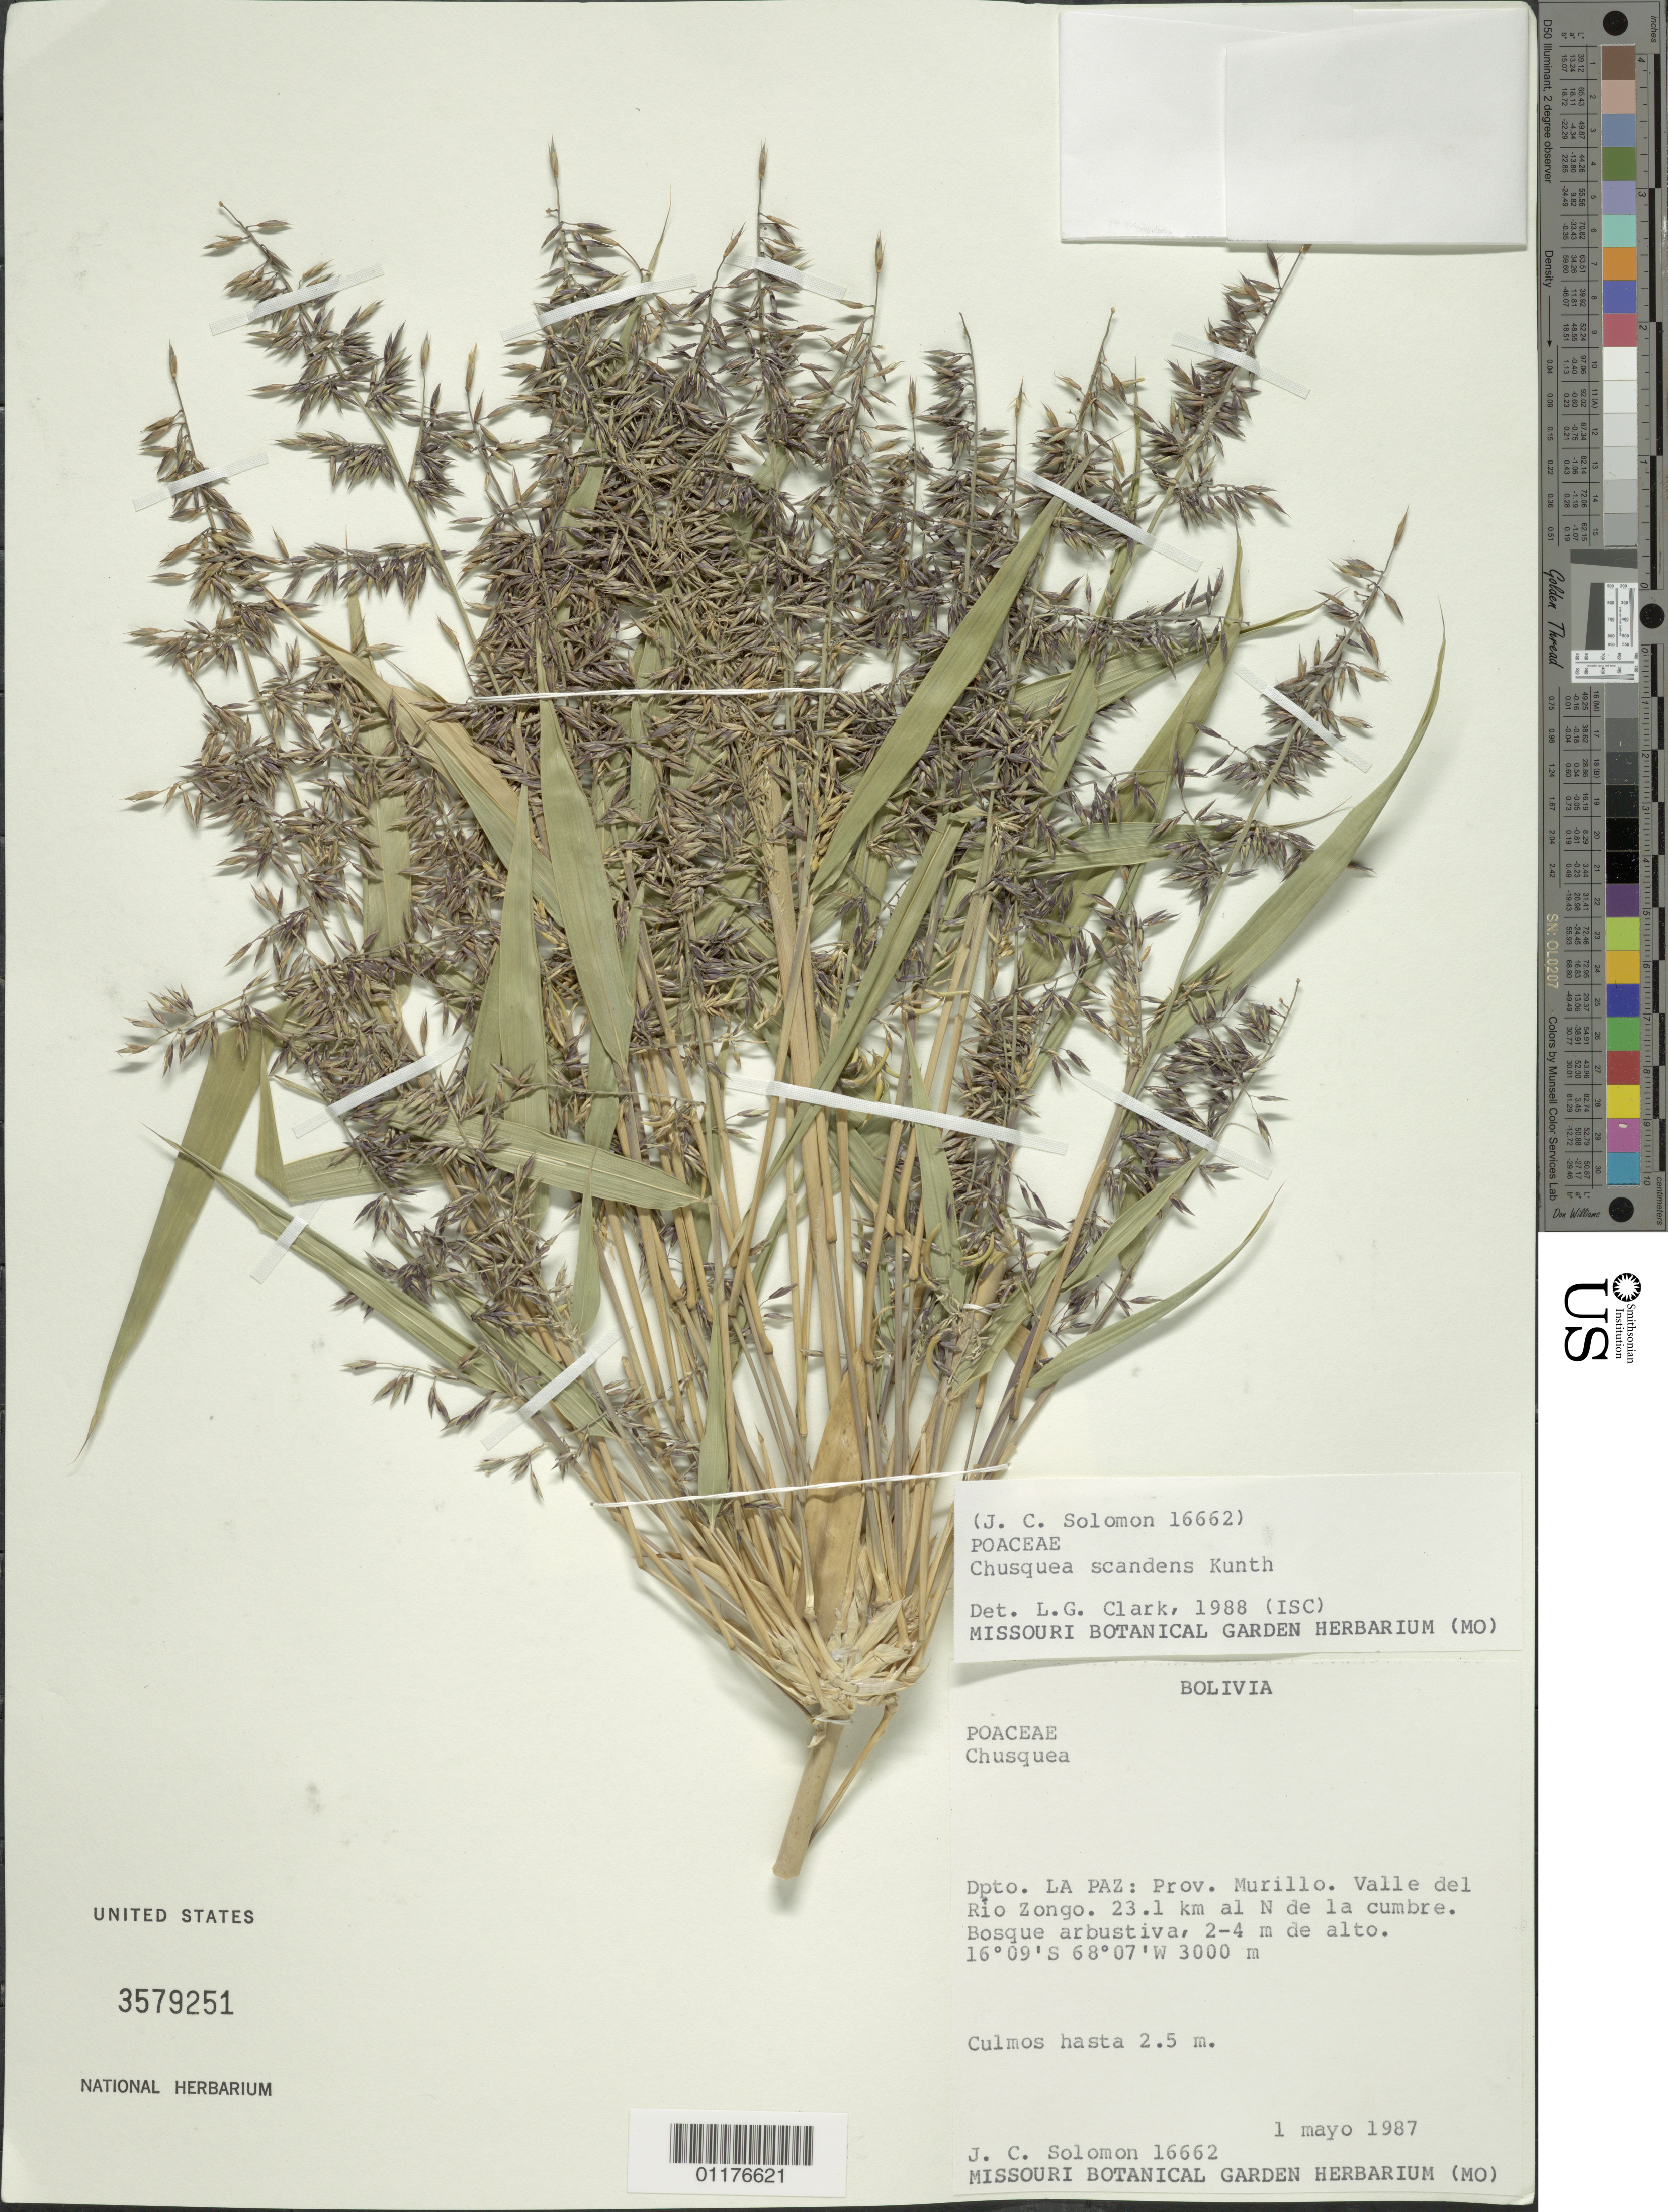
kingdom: Plantae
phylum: Tracheophyta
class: Liliopsida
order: Poales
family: Poaceae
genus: Chusquea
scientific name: Chusquea scandens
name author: Kunth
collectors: J. C. Solomon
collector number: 16662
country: Bolivia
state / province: La Páz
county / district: Murillo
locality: Vaslle del Rio Zongo, N de la cumbre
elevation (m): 3000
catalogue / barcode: US 3579251